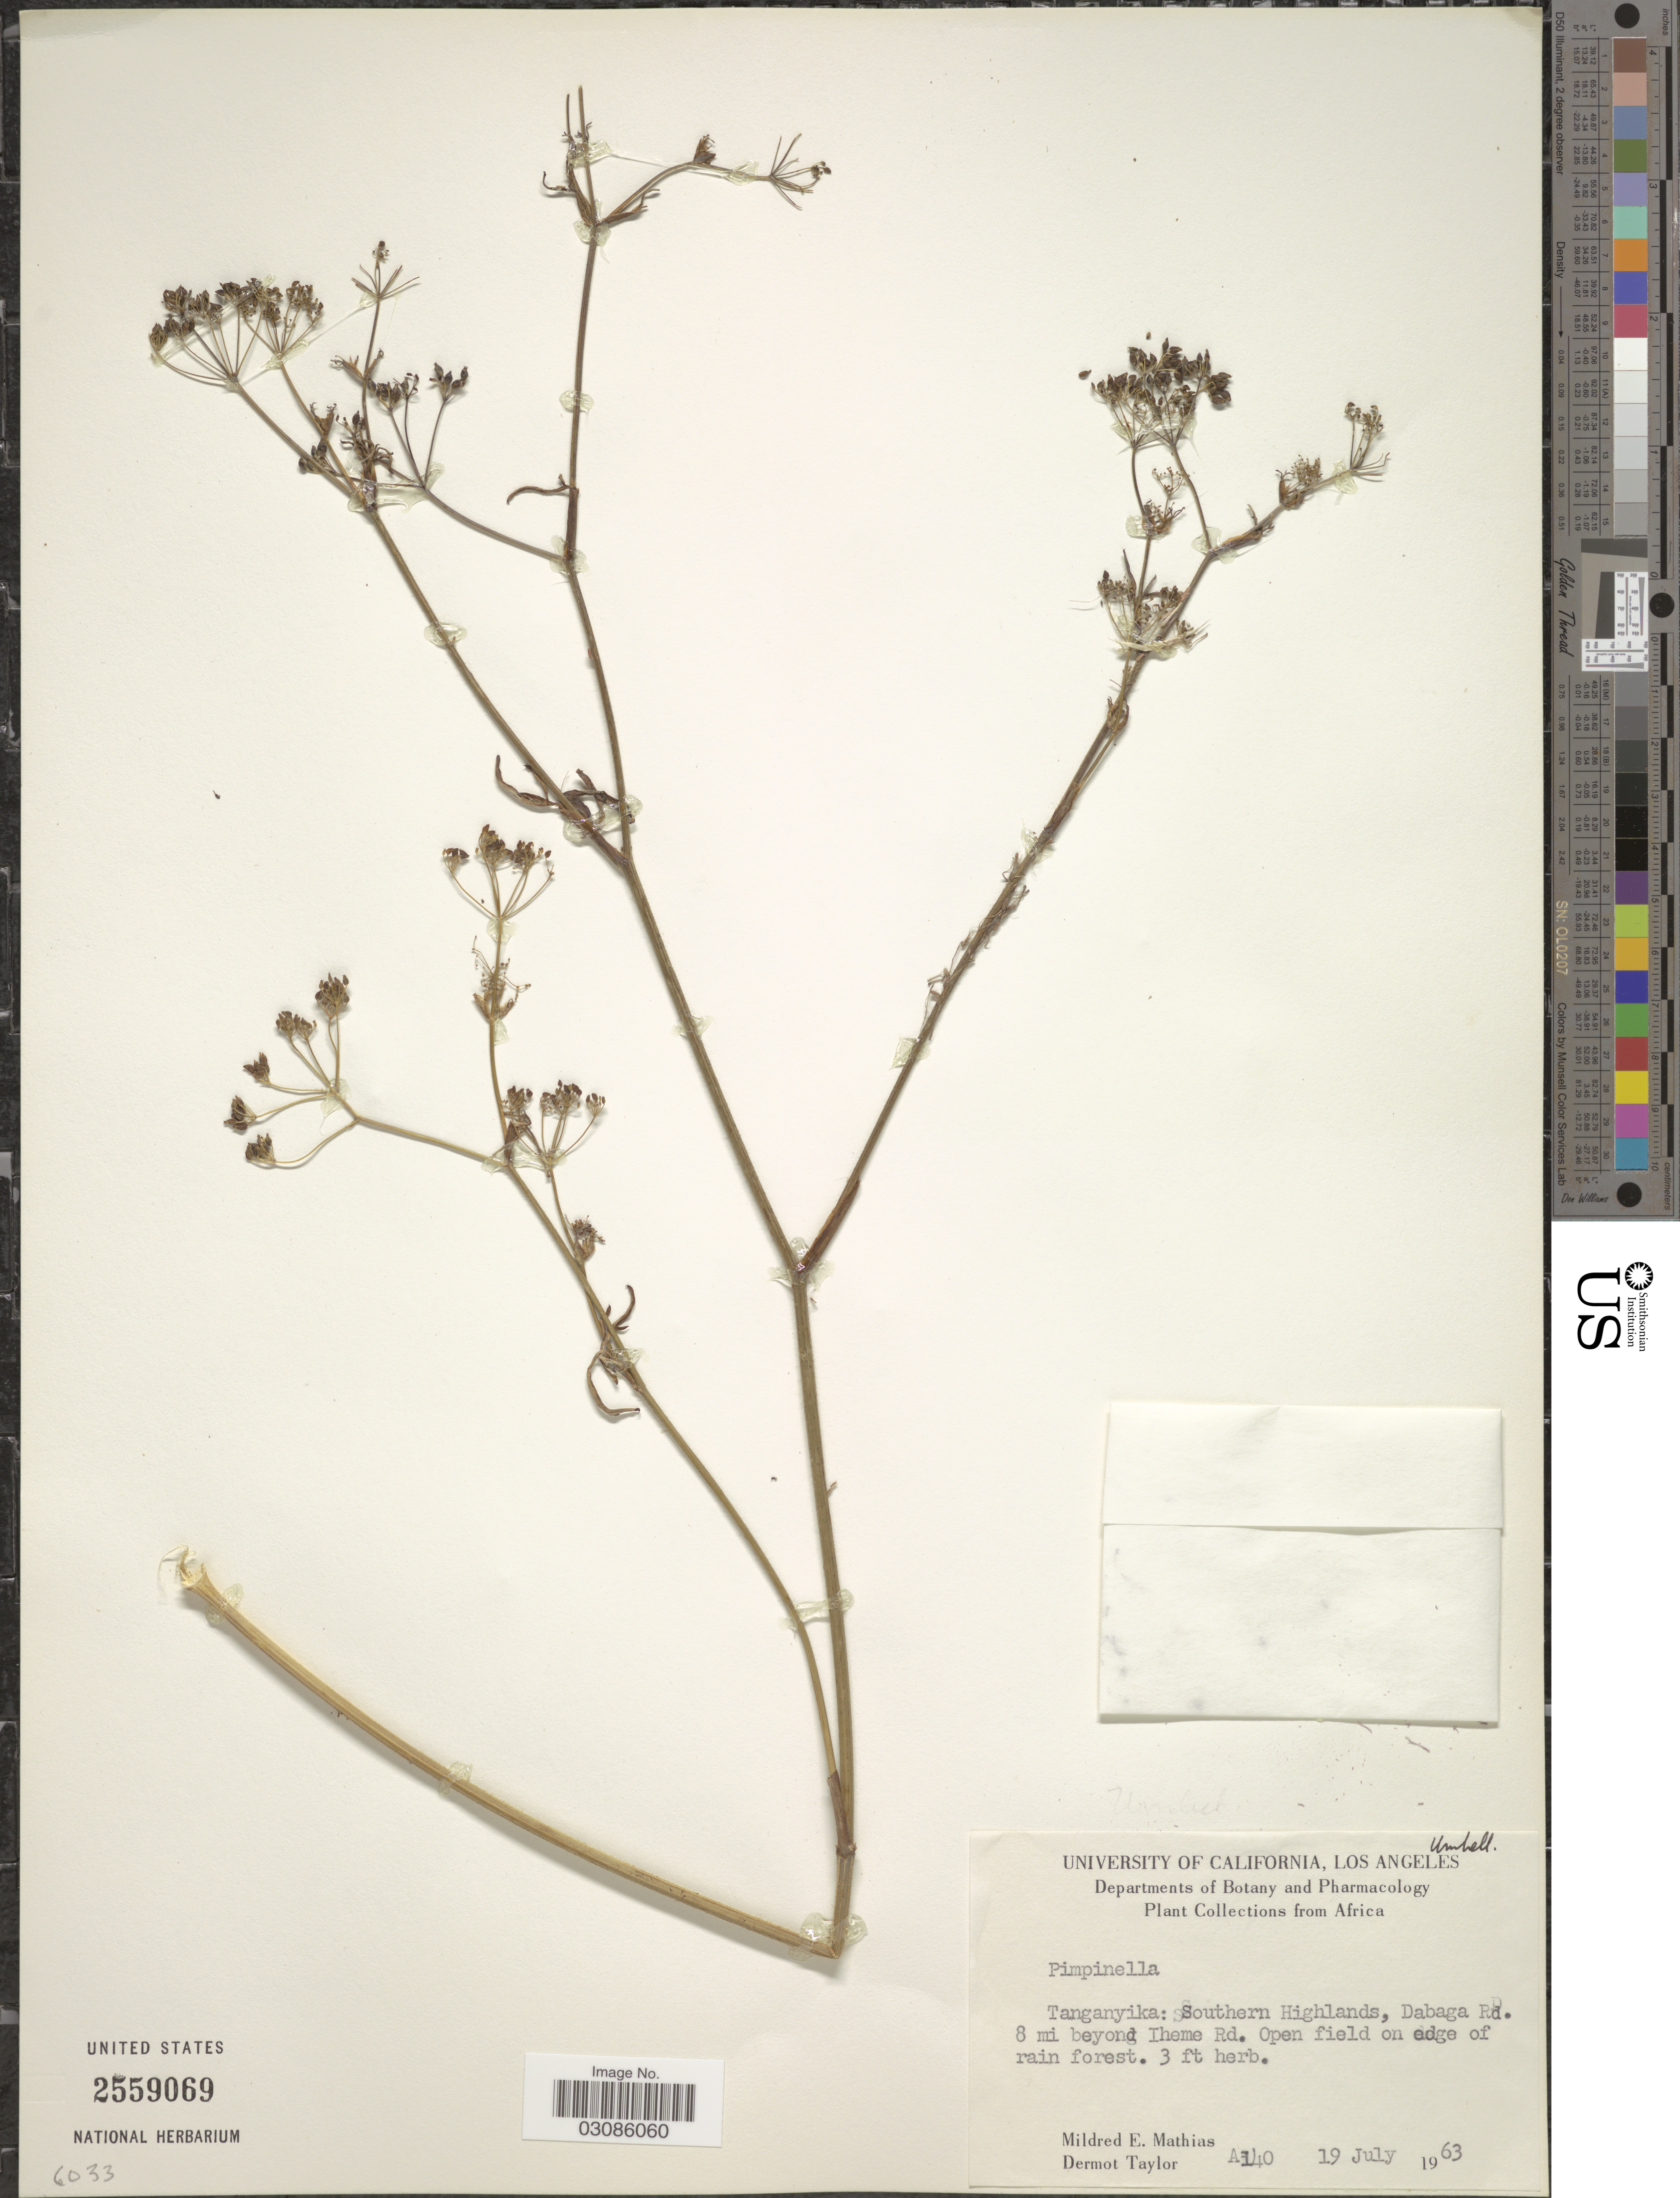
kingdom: Plantae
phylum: Tracheophyta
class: Magnoliopsida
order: Apiales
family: Apiaceae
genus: Pimpinella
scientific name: Pimpinella sp.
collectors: M. E. Mathias & D. Taylor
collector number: A140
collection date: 1963-07-19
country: Tanzania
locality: Tanganyika: Southern Highlands, Dabaga Rd. 8 mi beyond Iheme Rd.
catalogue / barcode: US 2559069